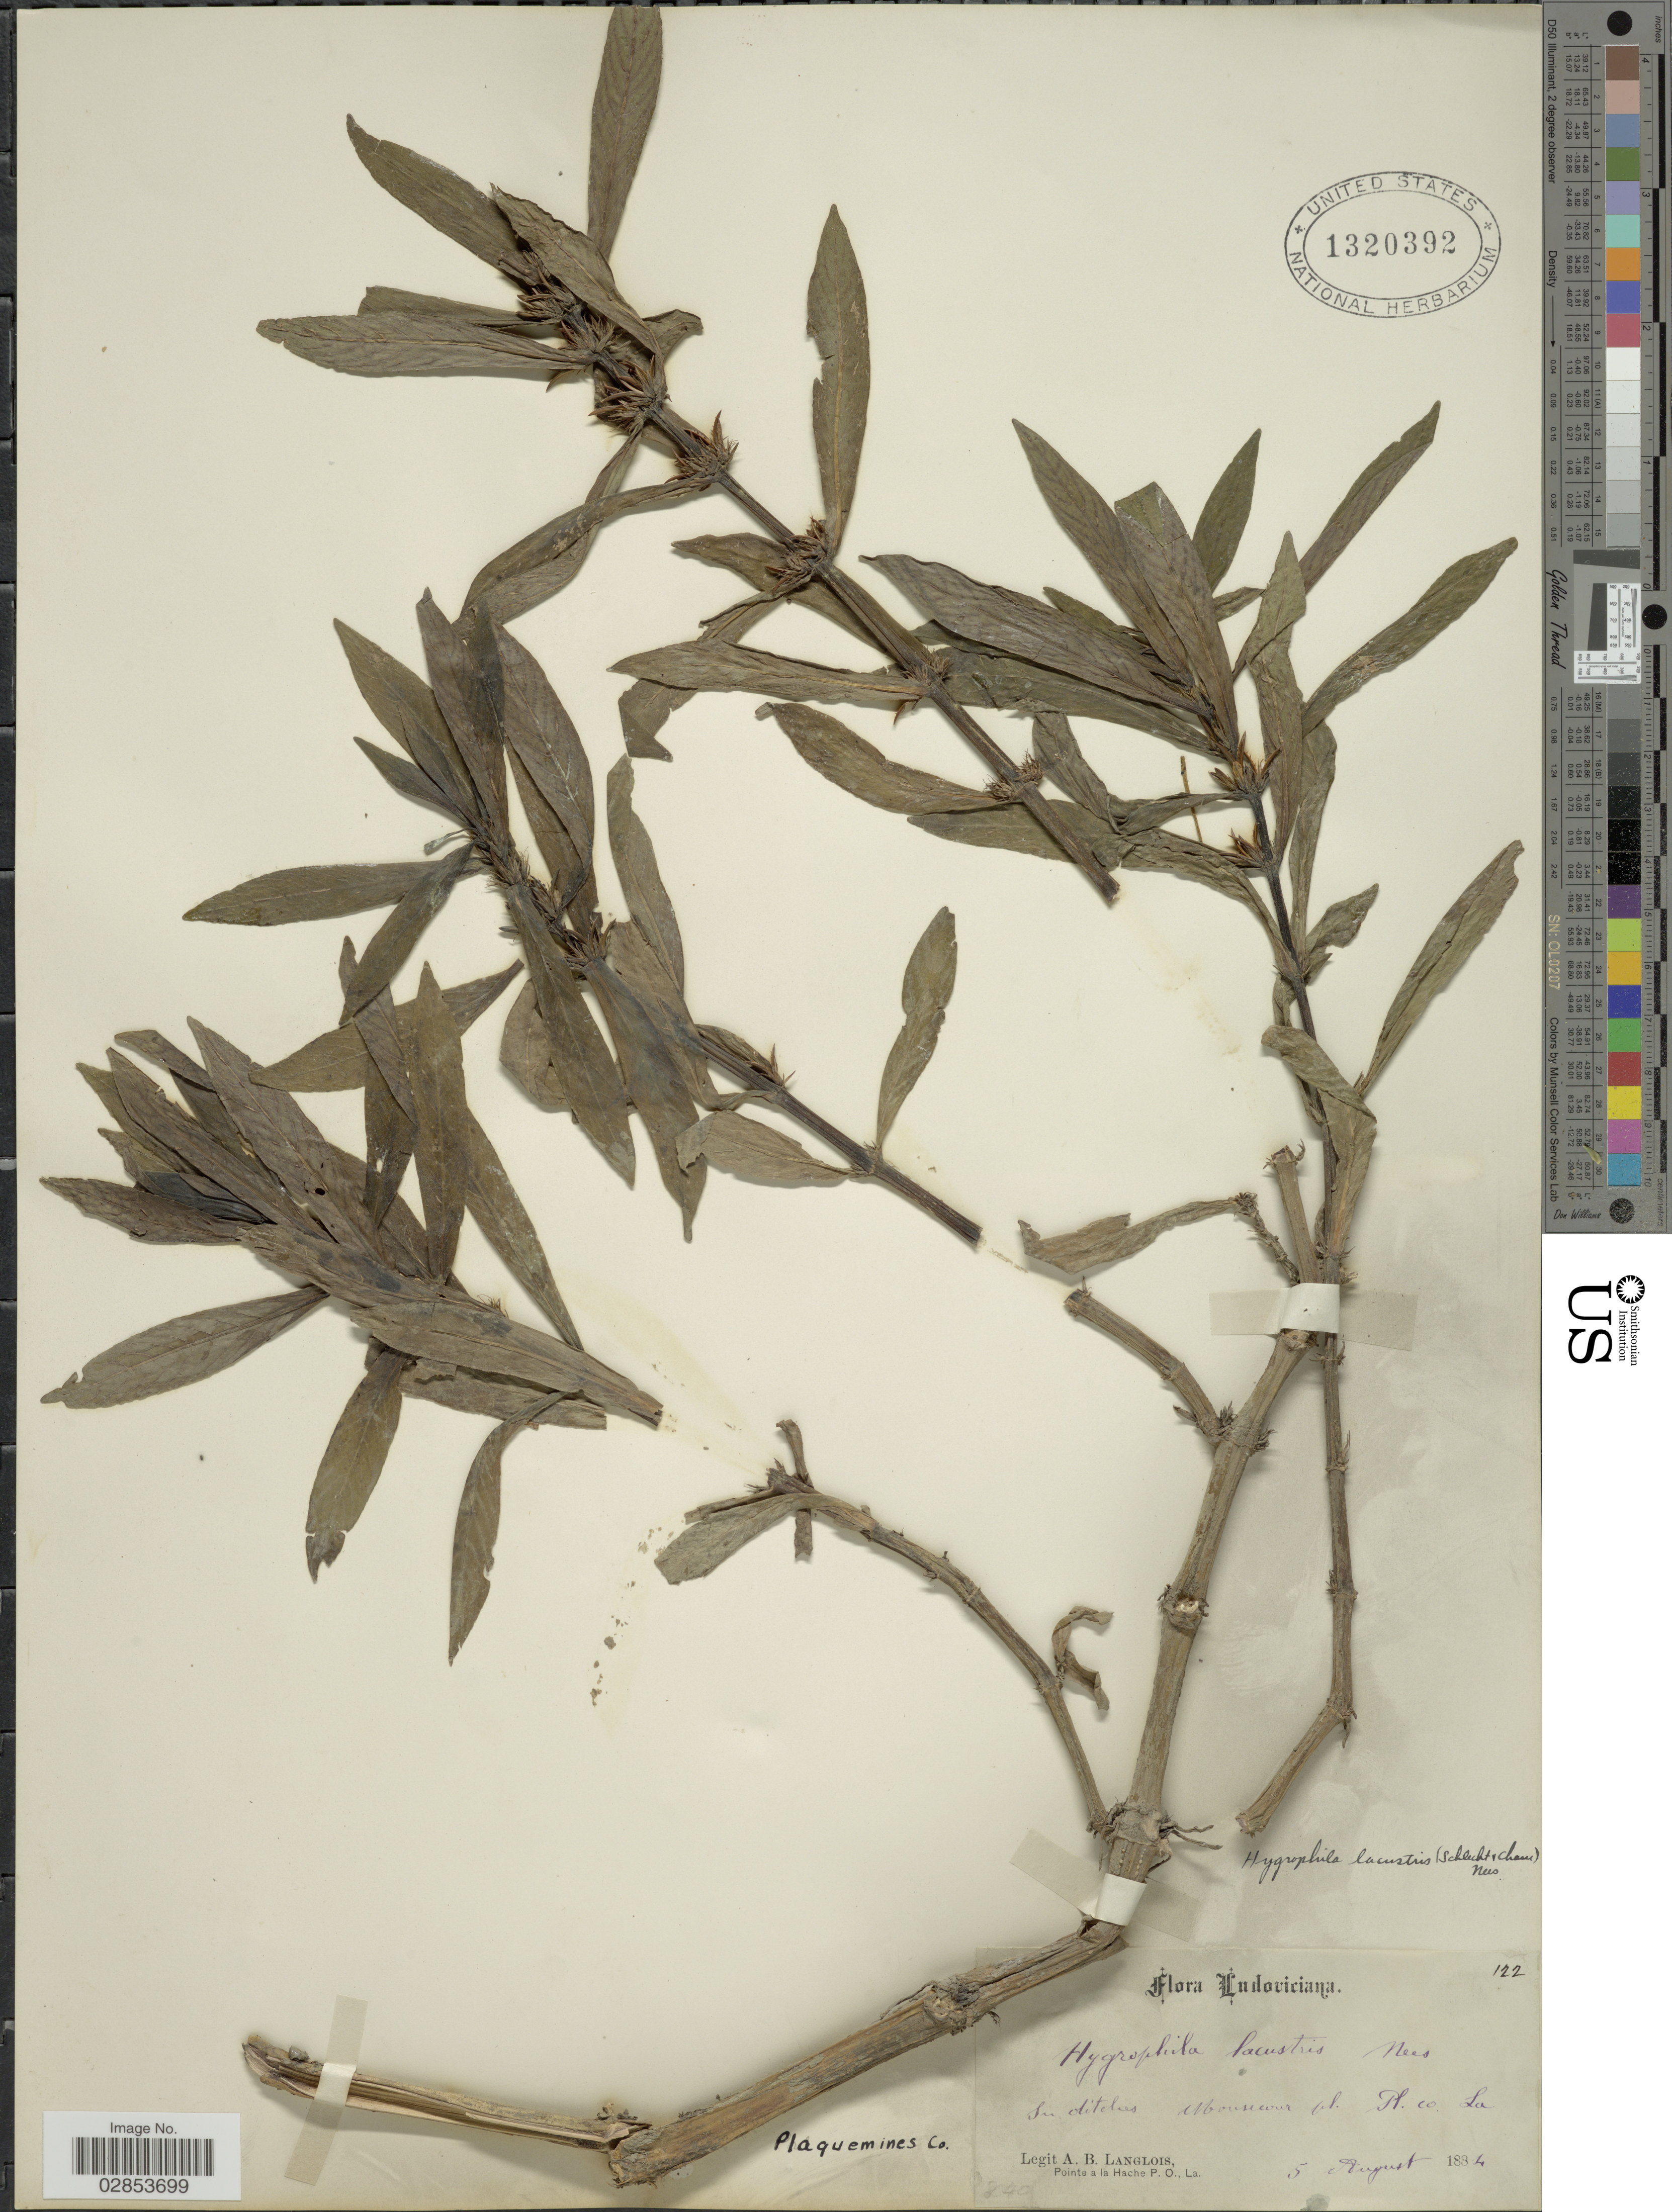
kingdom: Plantae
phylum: Tracheophyta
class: Magnoliopsida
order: Lamiales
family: Acanthaceae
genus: Hygrophila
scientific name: Hygrophila costata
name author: Nees & T. Nees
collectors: A. Langlois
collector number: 122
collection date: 1884-08-05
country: United States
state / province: Louisiana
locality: Ludoviciana. In ditches Monsecour pl. Pl. co. La. Plaquemines Co.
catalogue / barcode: US 1320392